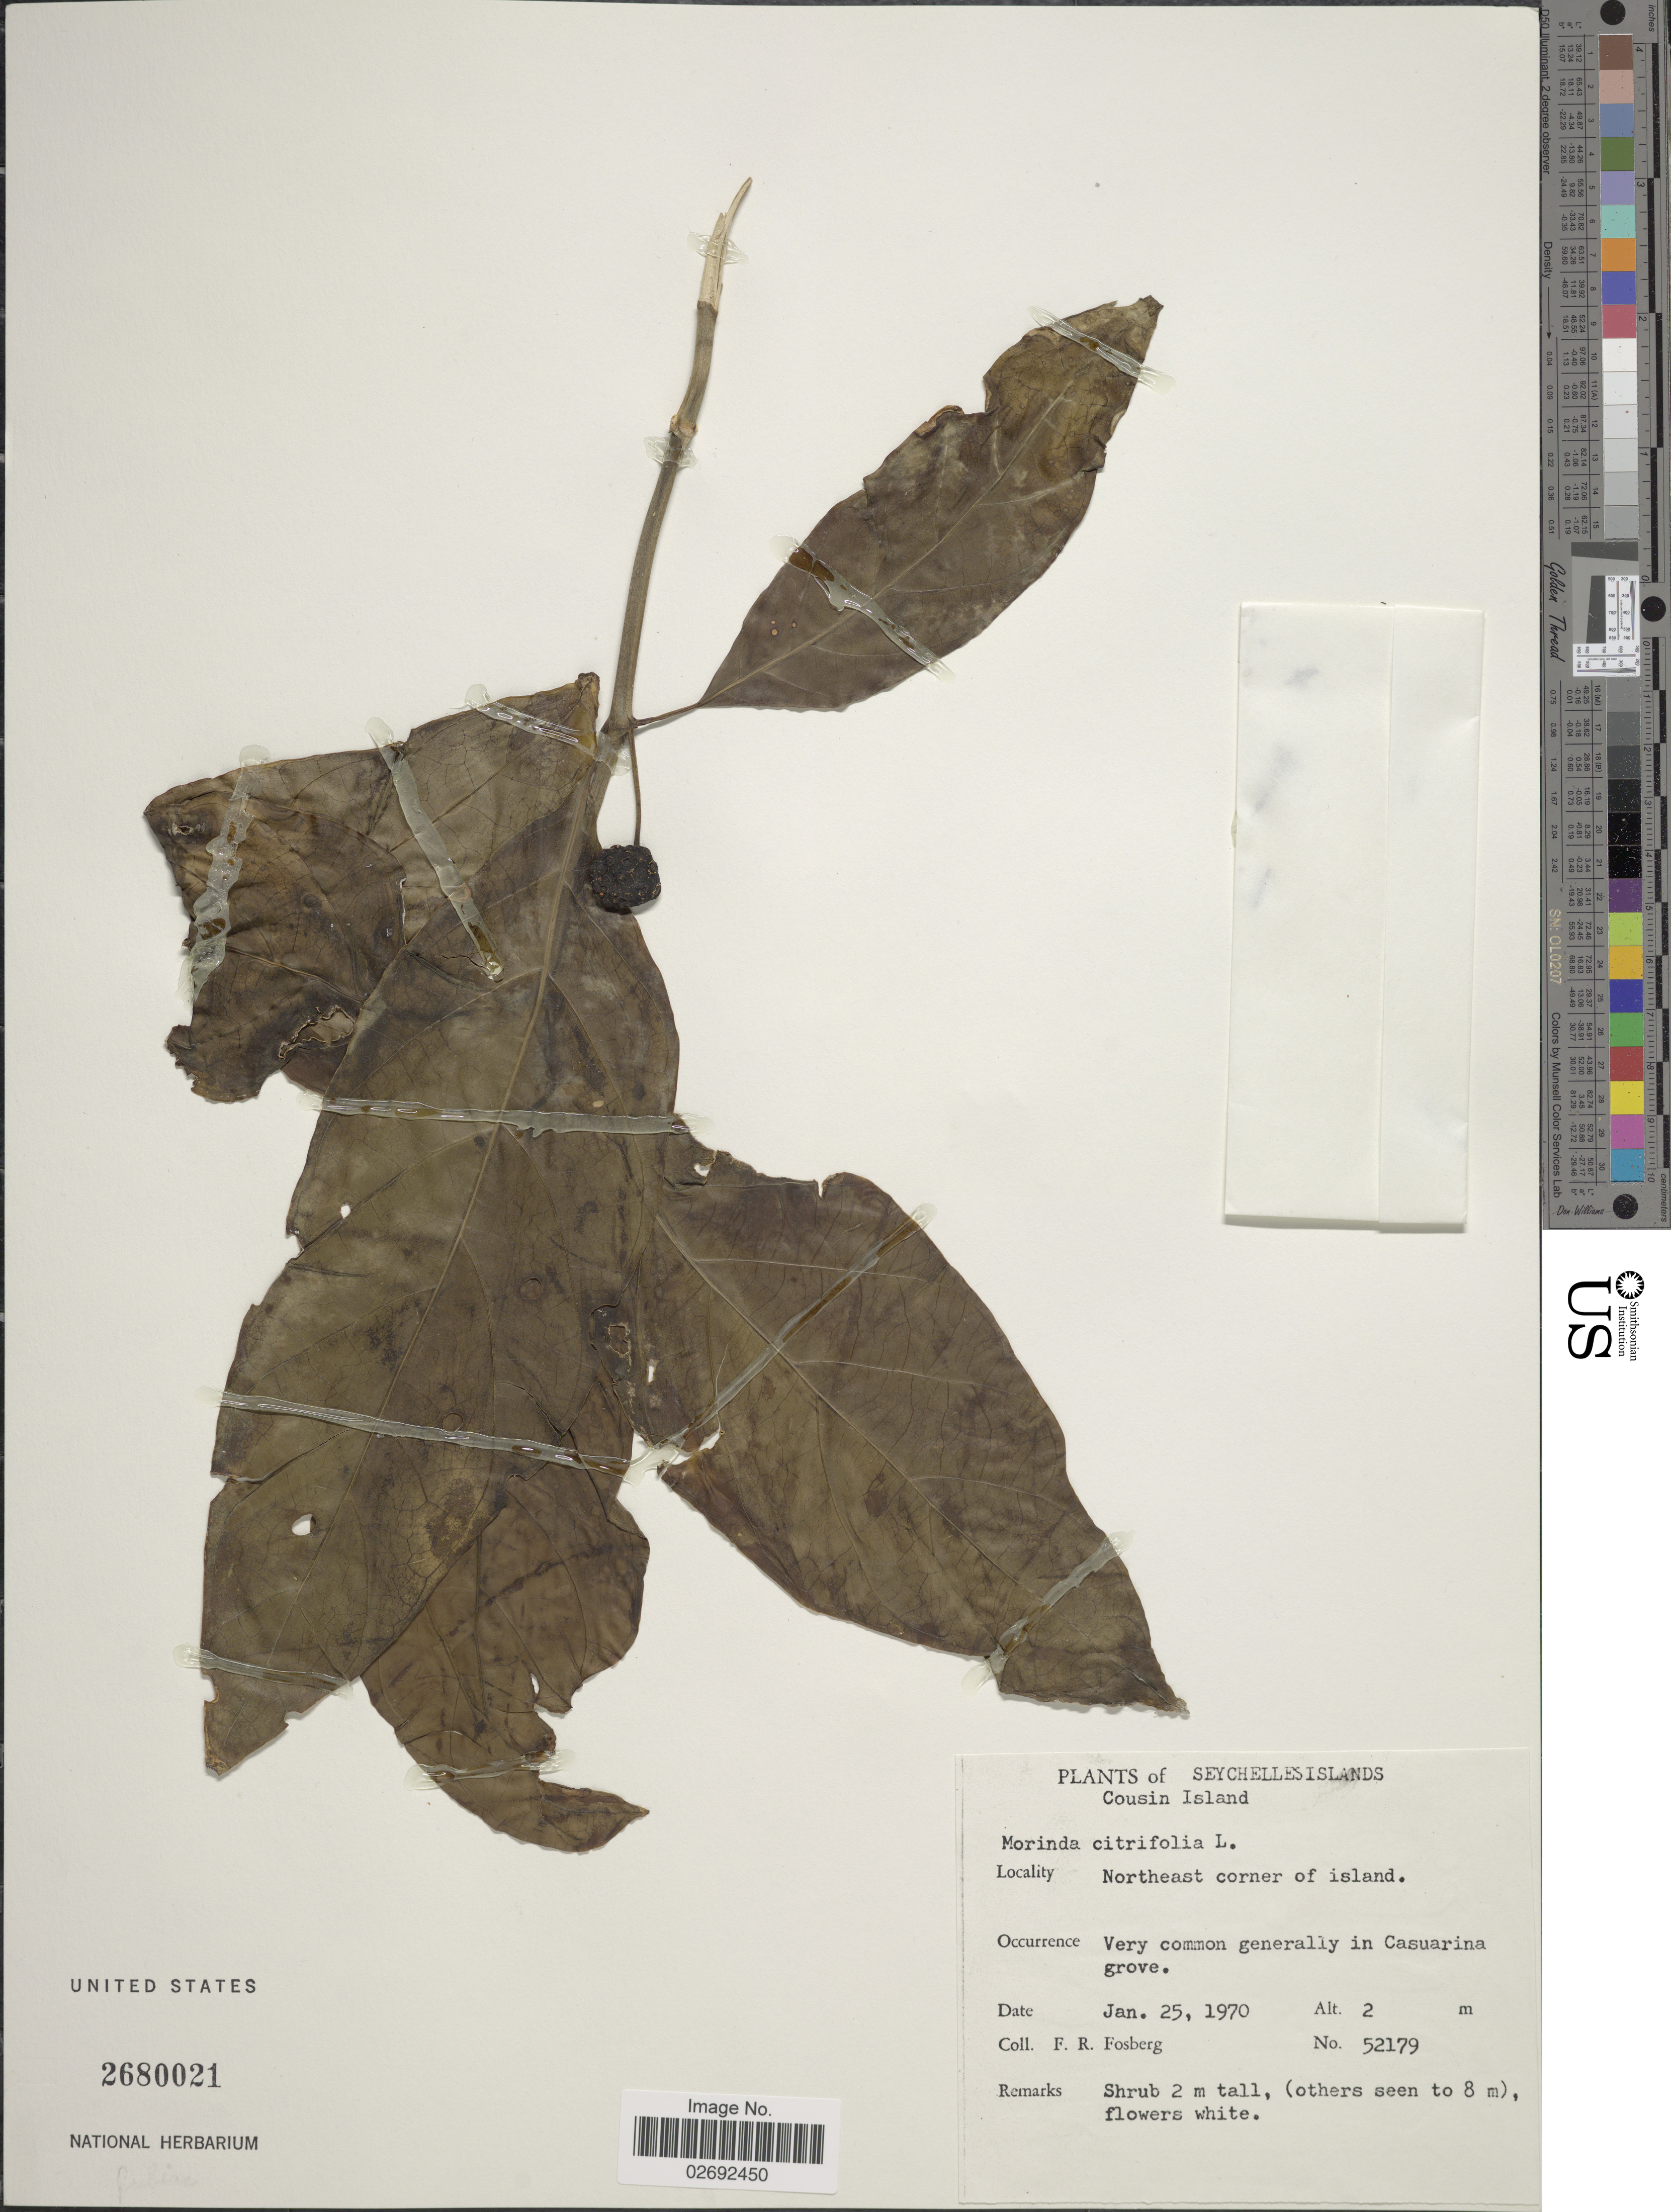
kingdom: Plantae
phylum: Tracheophyta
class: Magnoliopsida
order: Gentianales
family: Rubiaceae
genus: Morinda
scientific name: Morinda citrifolia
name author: L.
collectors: F. R. Fosberg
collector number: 52179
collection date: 1970-01-25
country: Seychelles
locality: Seychelles Islands. Cousin Island. Northeast corner of island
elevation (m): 2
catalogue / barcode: US 2680021